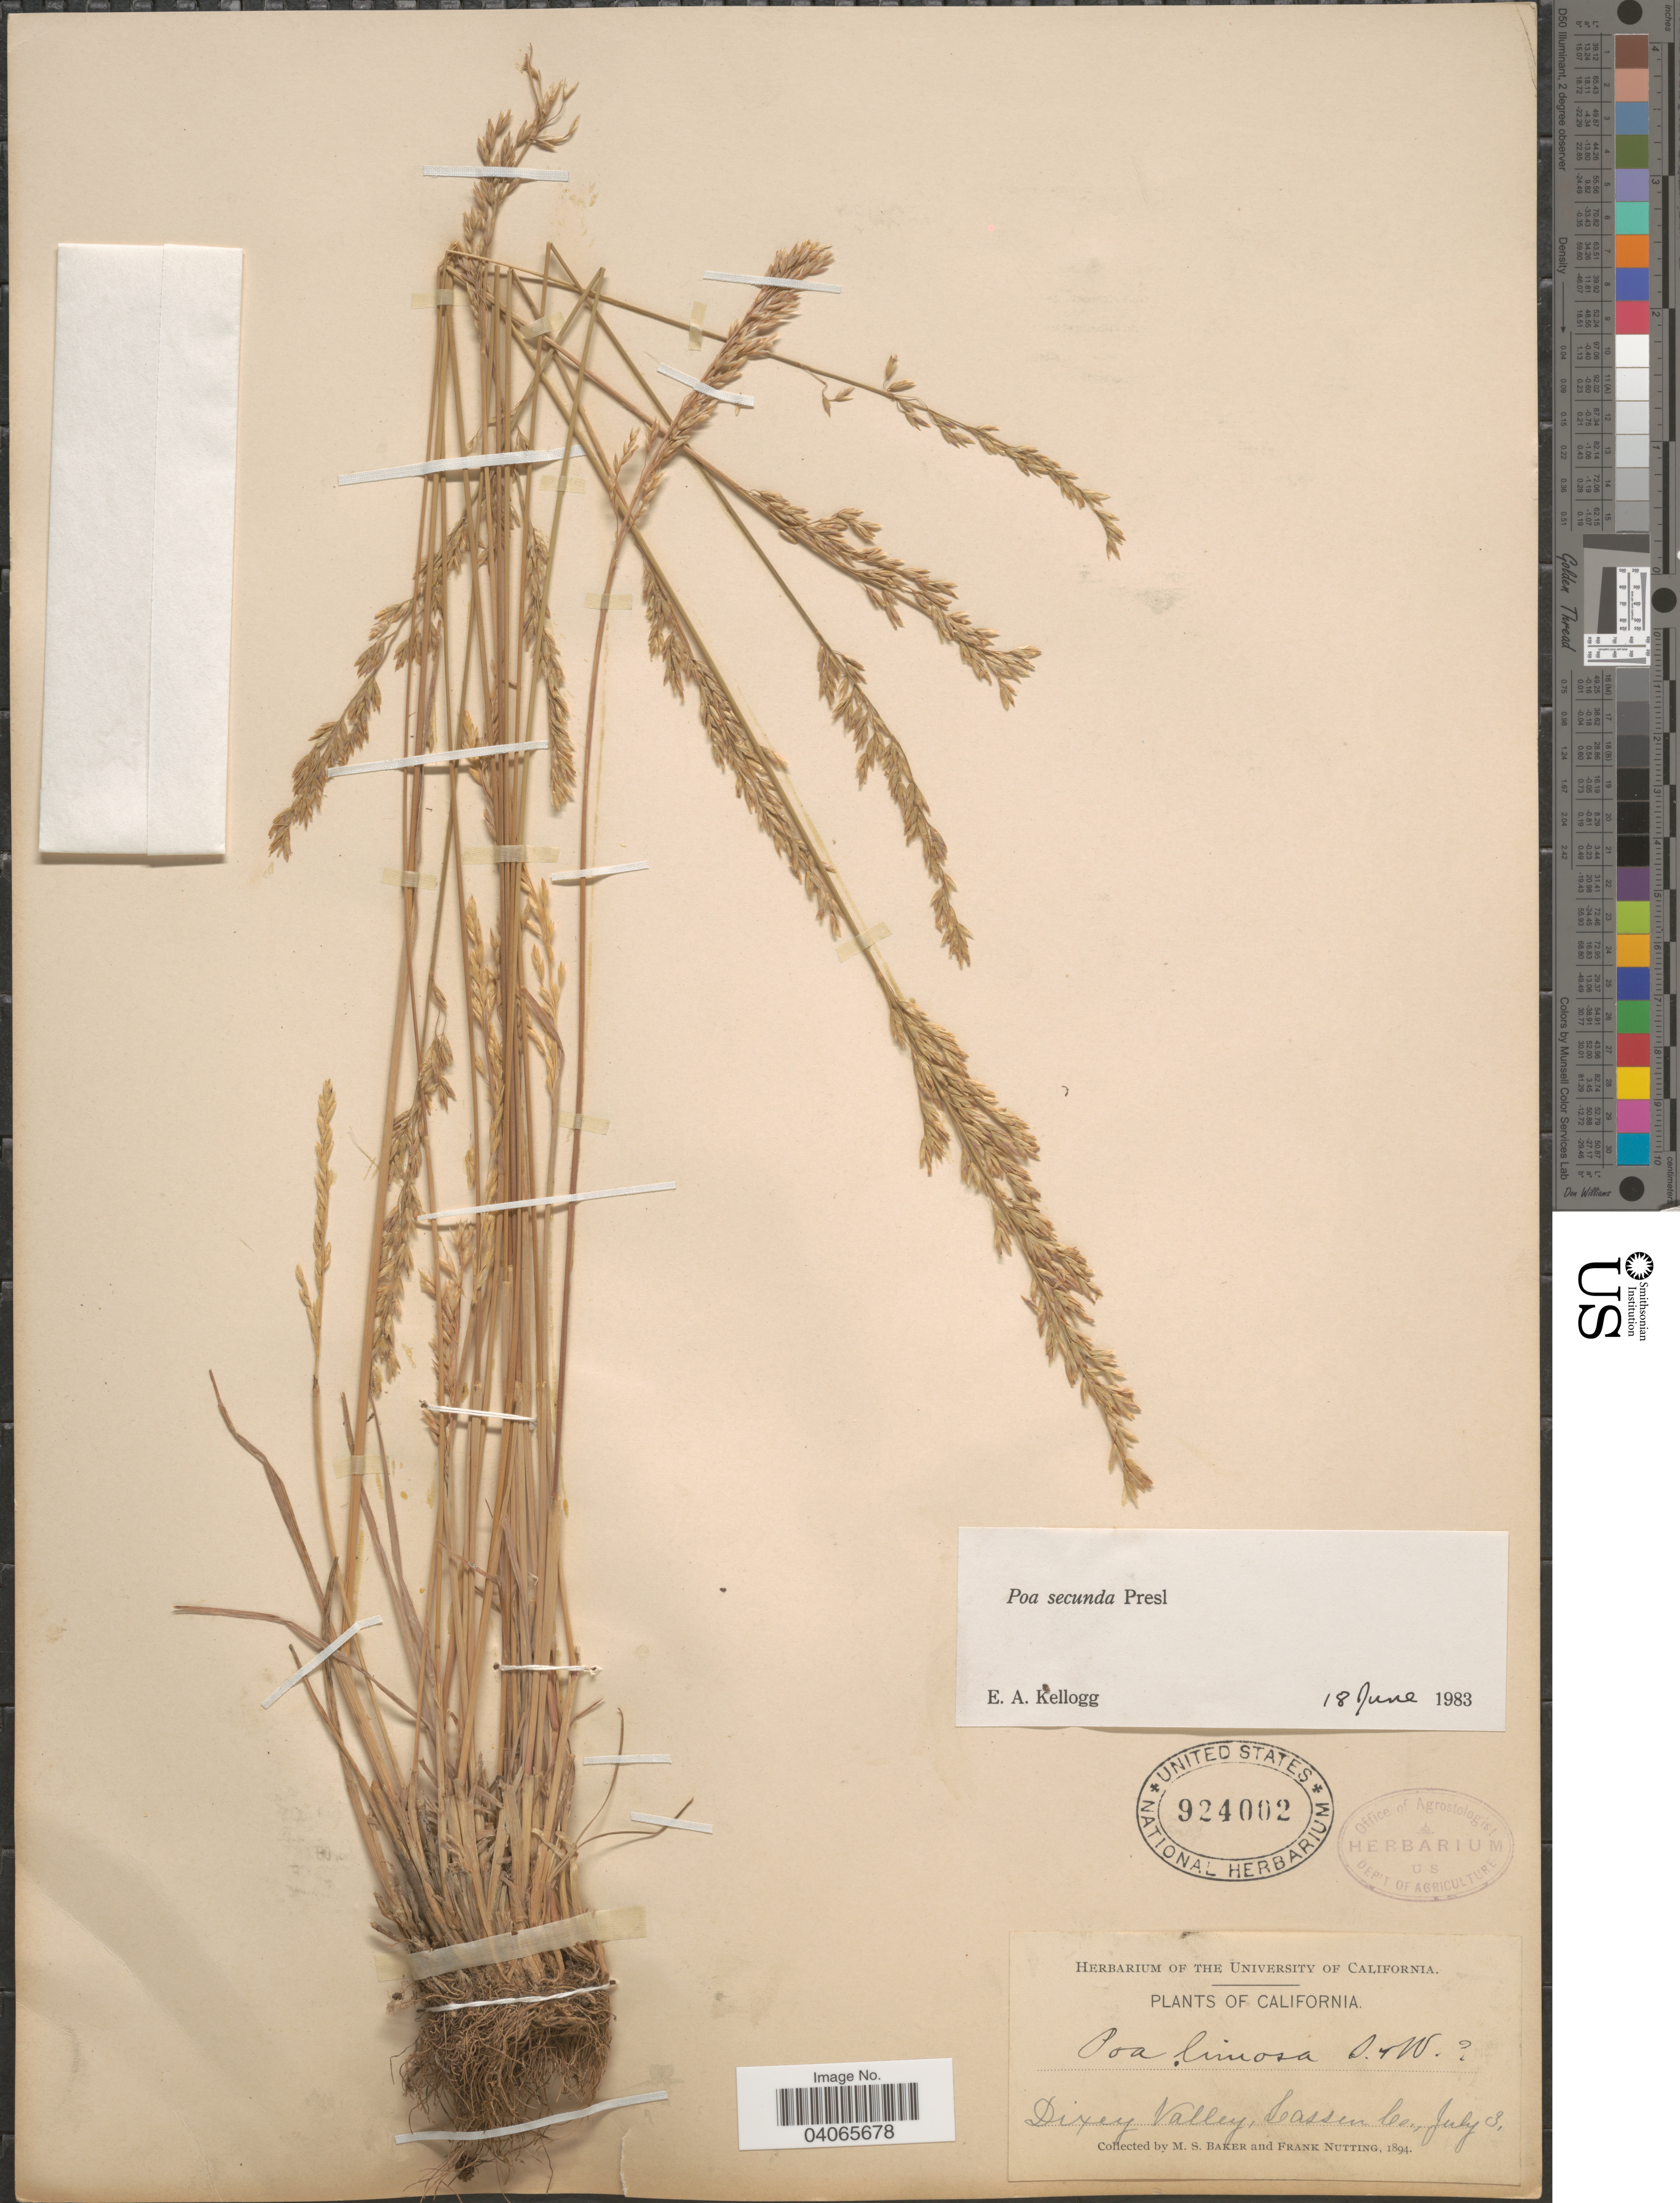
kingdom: Plantae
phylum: Tracheophyta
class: Liliopsida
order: Poales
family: Poaceae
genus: Poa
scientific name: Poa secunda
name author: J. Presl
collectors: M. S. Baker & F. Nutting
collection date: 1894-07-03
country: United States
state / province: California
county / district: Lassen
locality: Dixey Valley, Lassen Co.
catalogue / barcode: US 924002